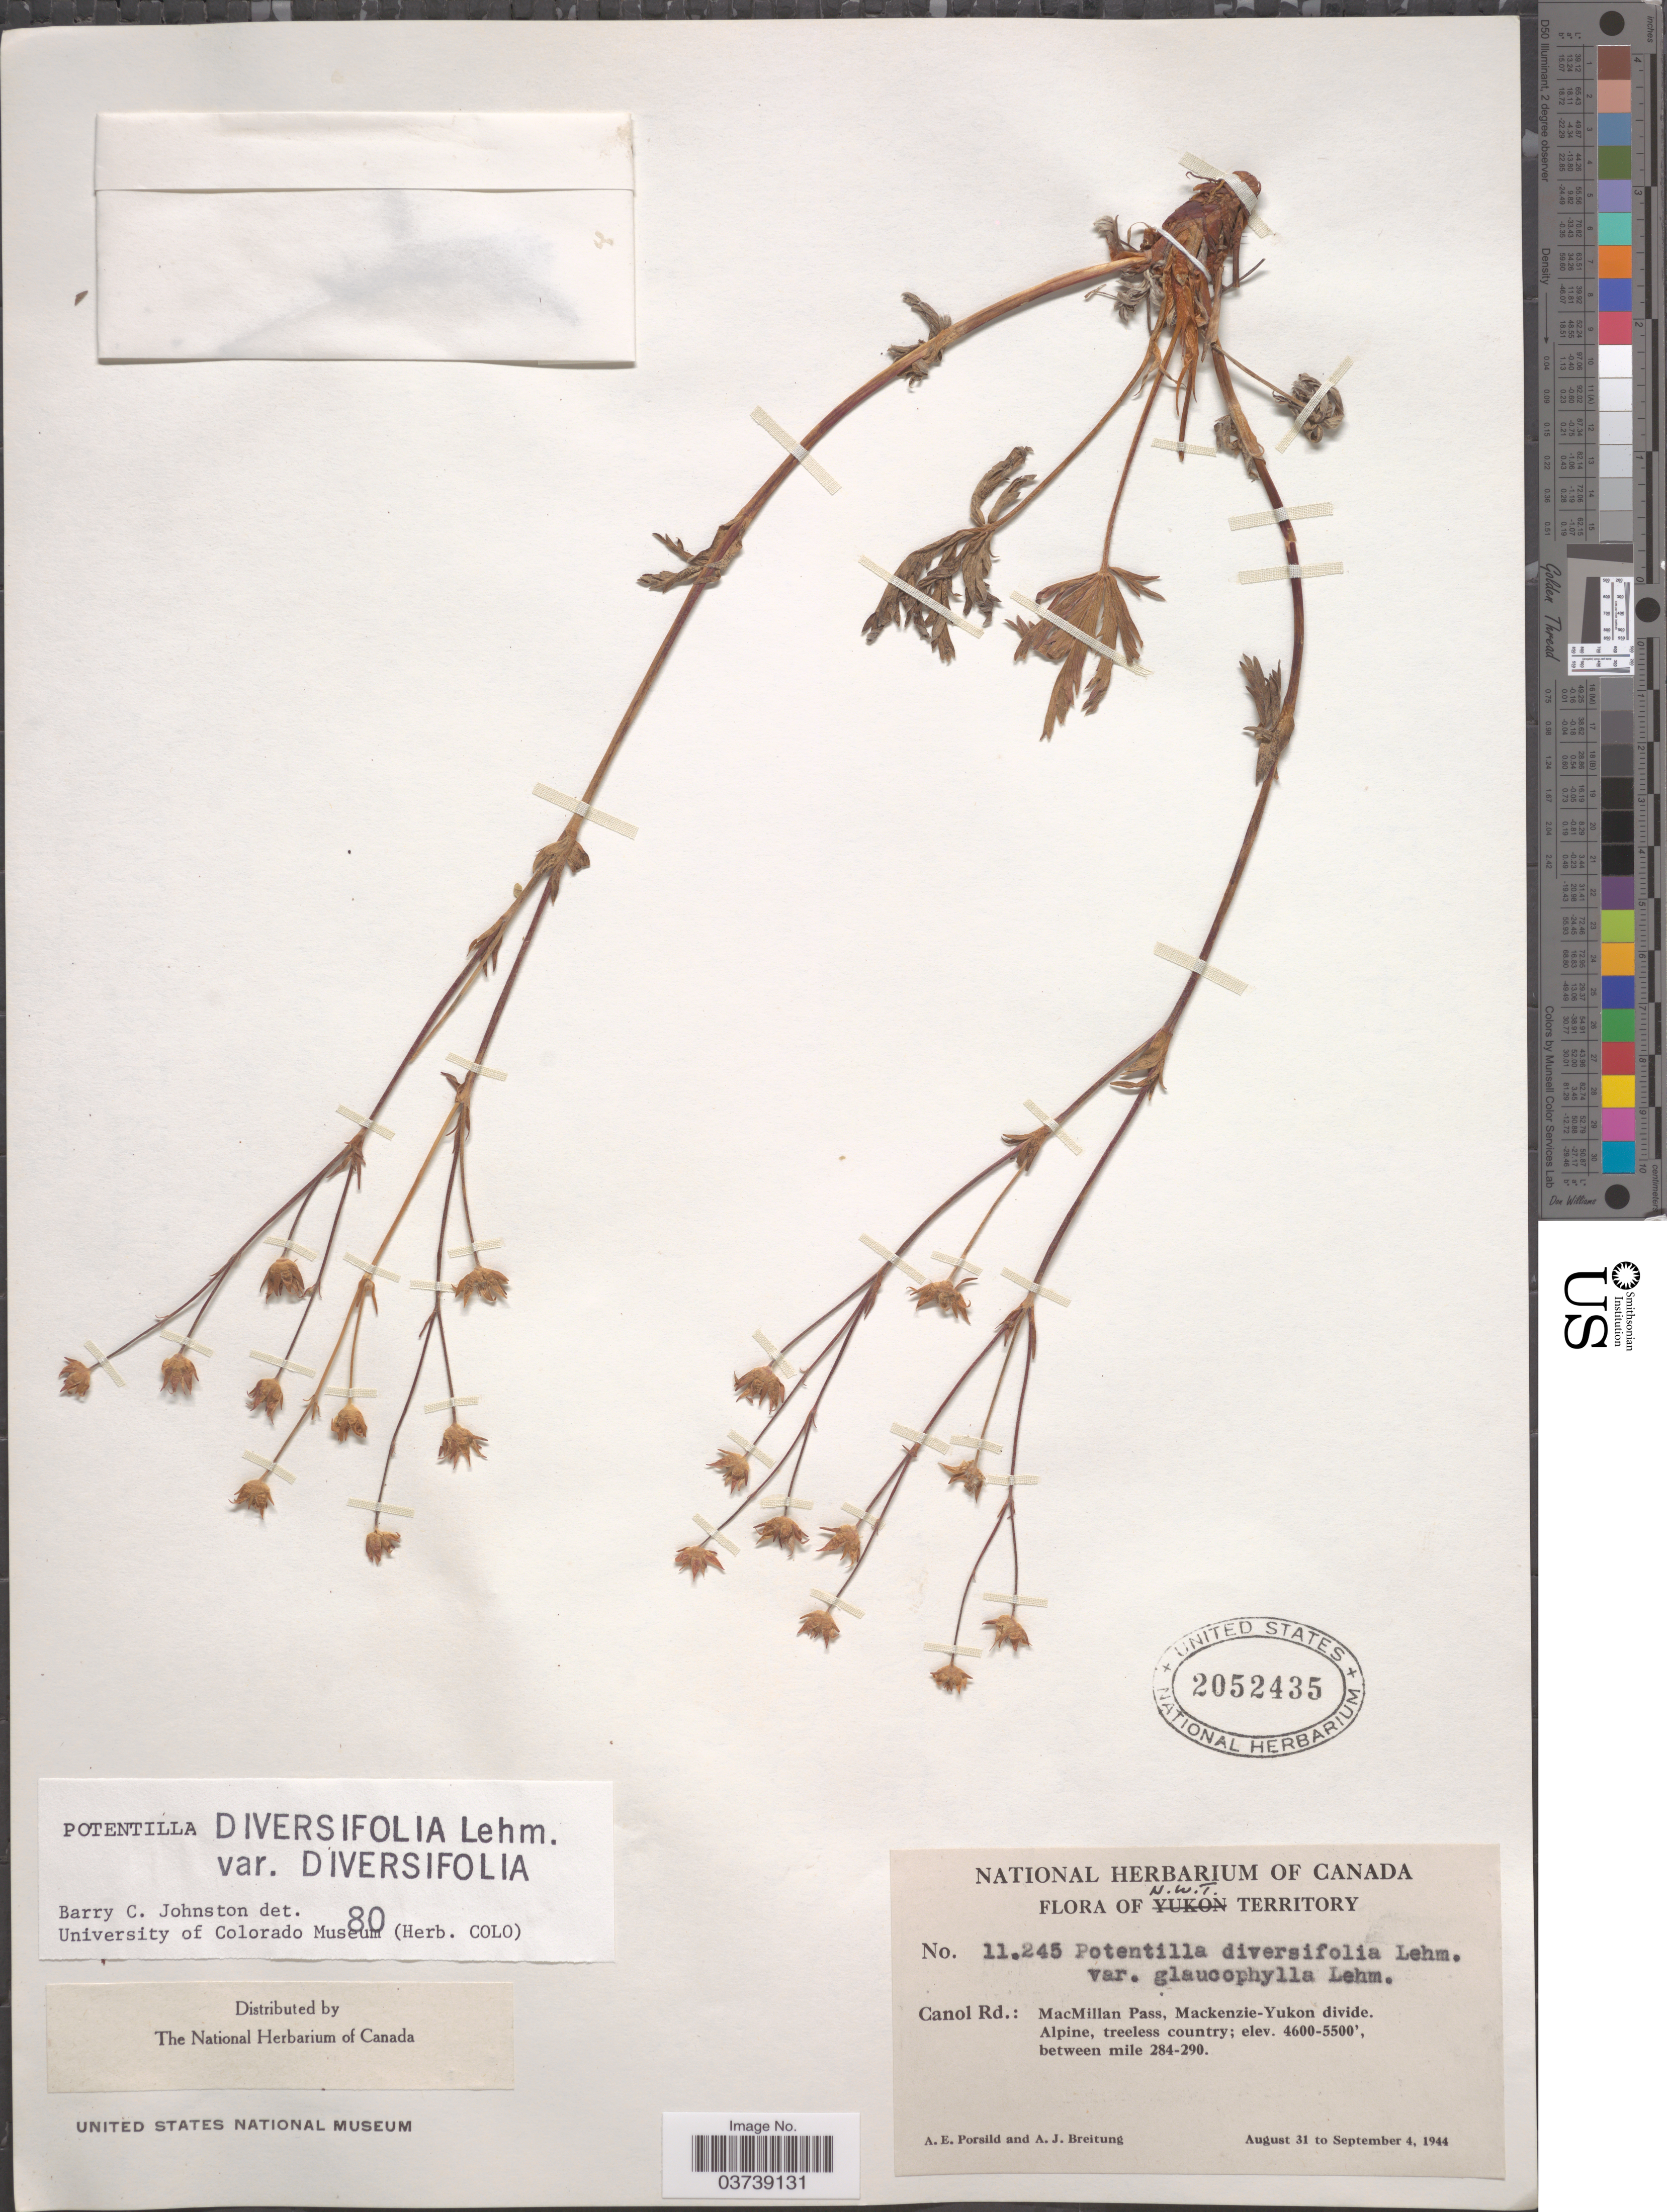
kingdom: Plantae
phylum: Tracheophyta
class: Magnoliopsida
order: Rosales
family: Rosaceae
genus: Potentilla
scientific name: Potentilla diversifolia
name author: Lehm.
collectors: A. E. Porsild & A. Breitung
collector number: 11245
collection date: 1944-08-31/1944-09-04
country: Canada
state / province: Northwest Territories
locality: Canol Rd.: Macmillan Pass, Mackenzie-Yukon divide. Alpine, treeless country; between mile 284-290.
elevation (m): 1402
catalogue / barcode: US 2052435